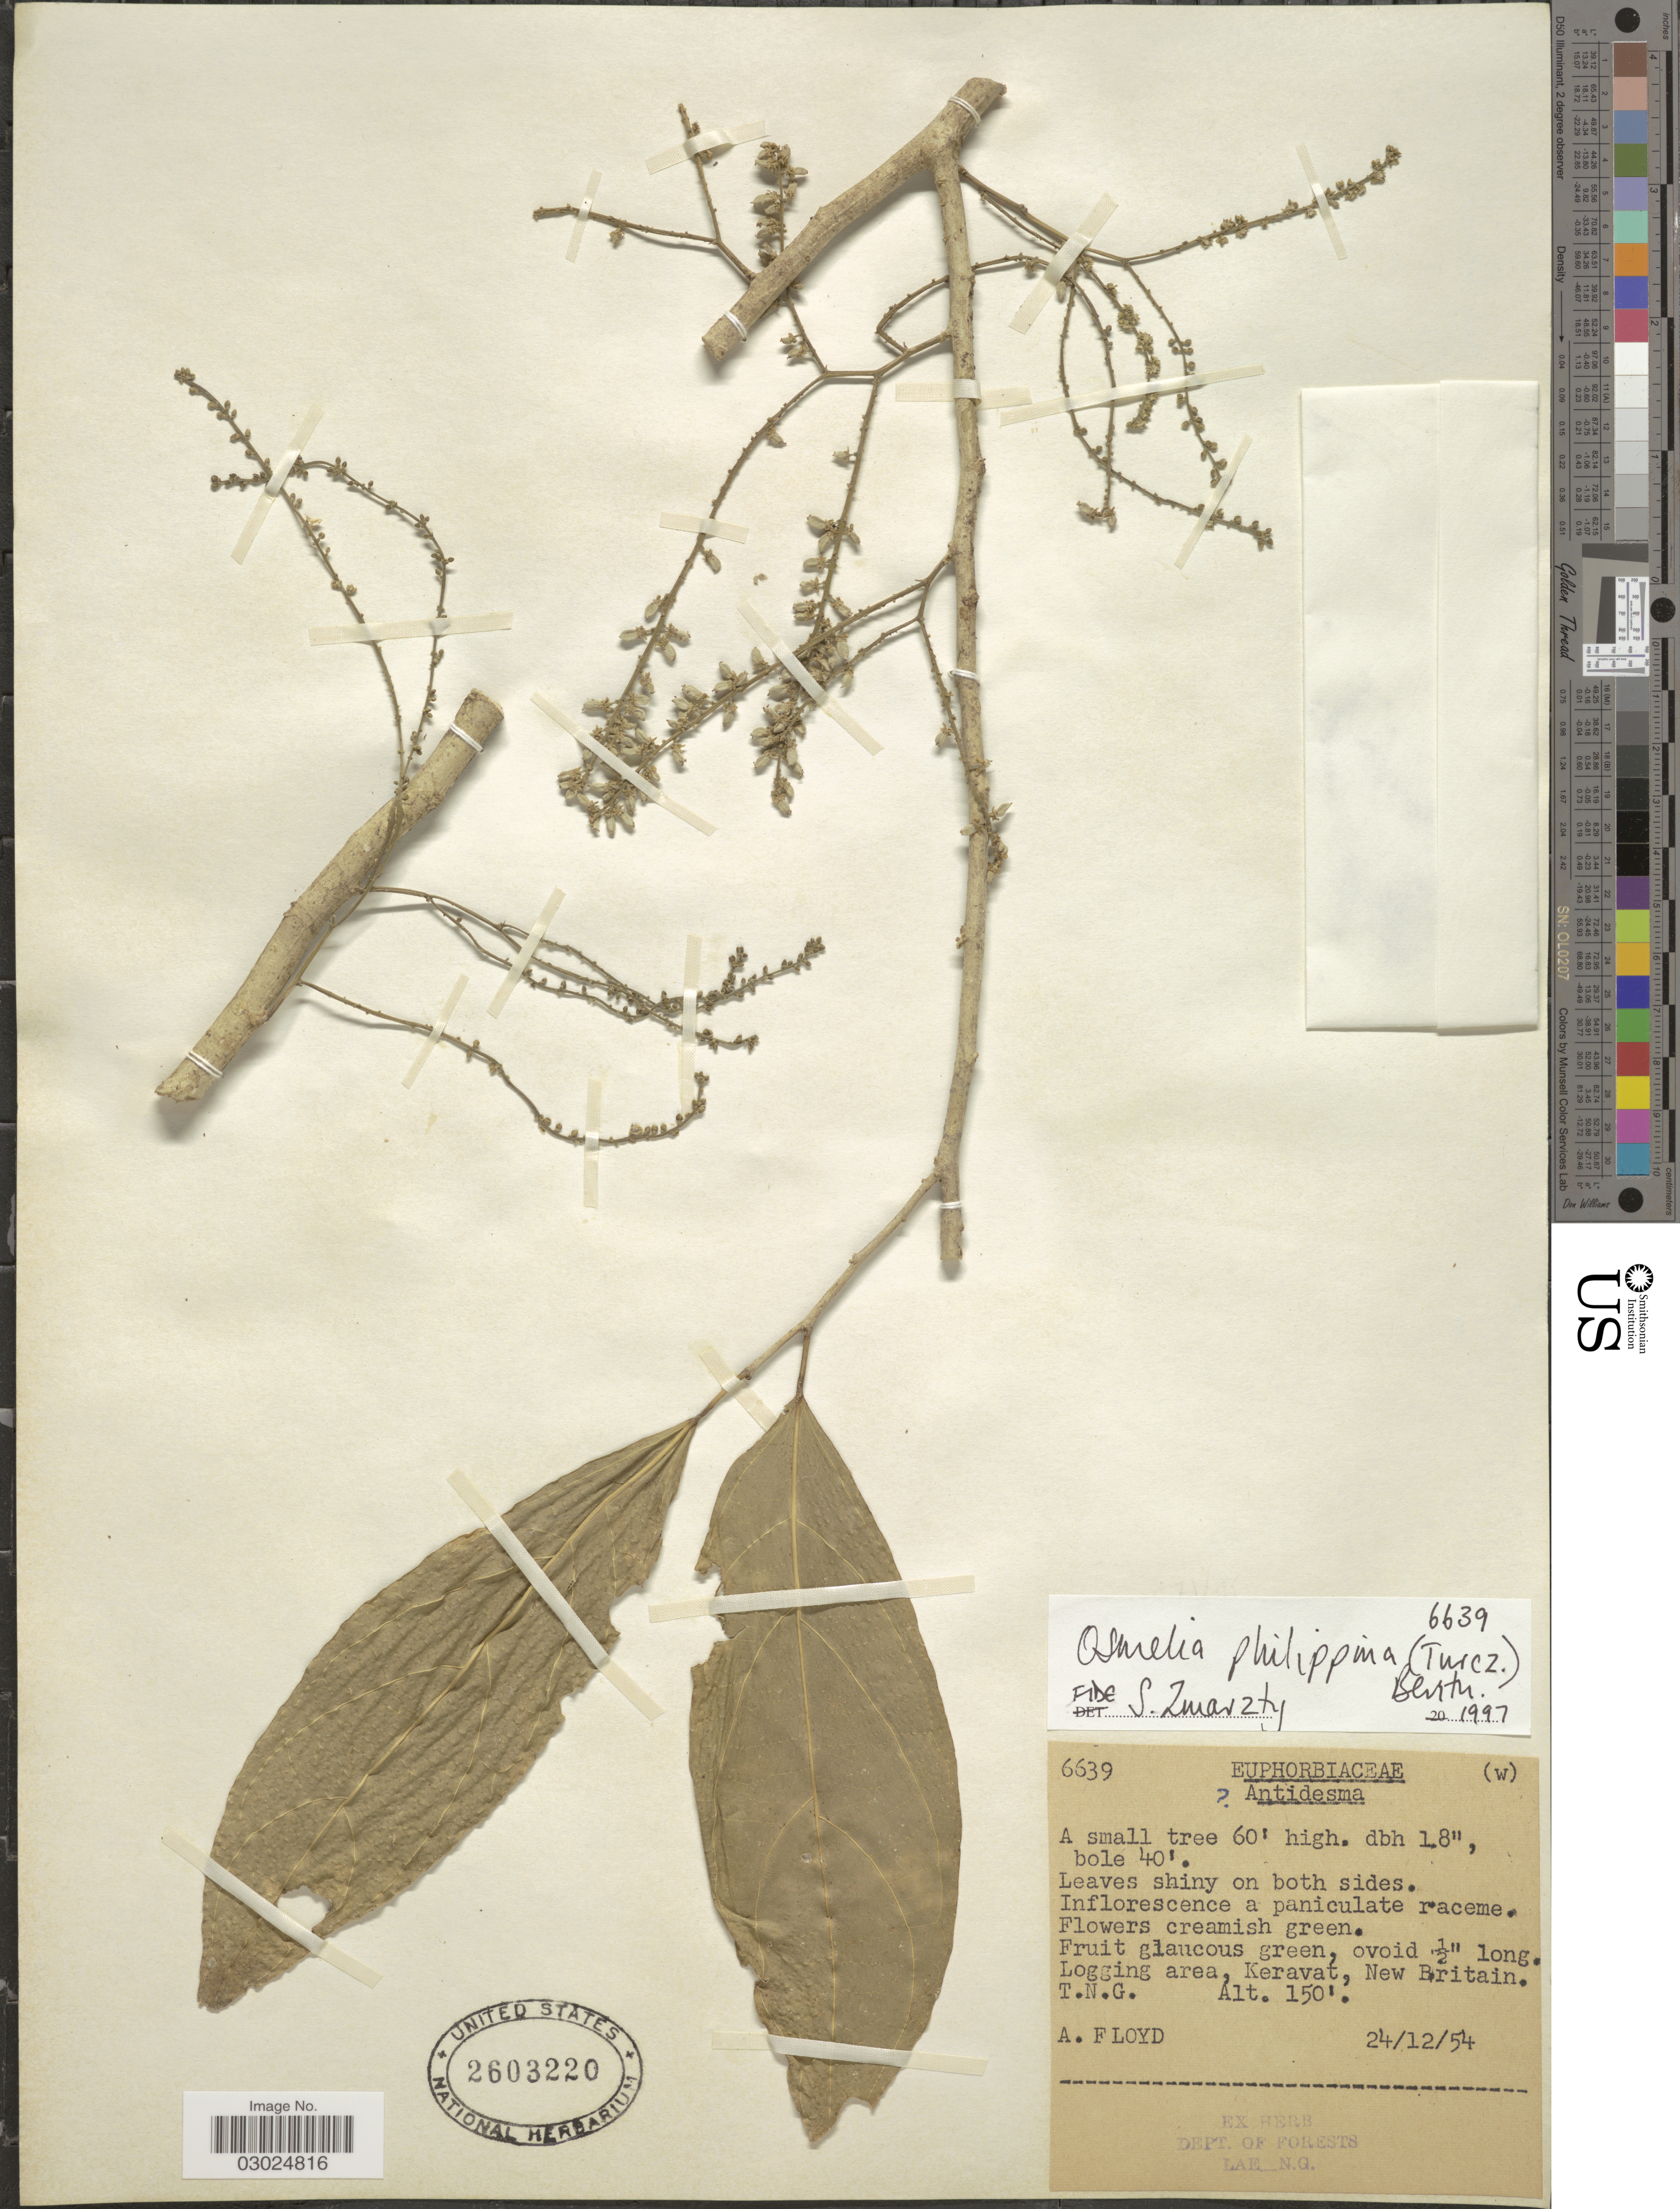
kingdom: Plantae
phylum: Tracheophyta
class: Magnoliopsida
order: Malpighiales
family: Salicaceae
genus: Osmelia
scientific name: Osmelia philippina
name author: (Turcz.) Benth.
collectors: A. Floyd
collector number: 6639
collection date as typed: Transcribed d/m/y: 24/12/54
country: Papua New Guinea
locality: Logging area, Keravat, New Britain. T.N.G.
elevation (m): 46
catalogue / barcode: US 2603220